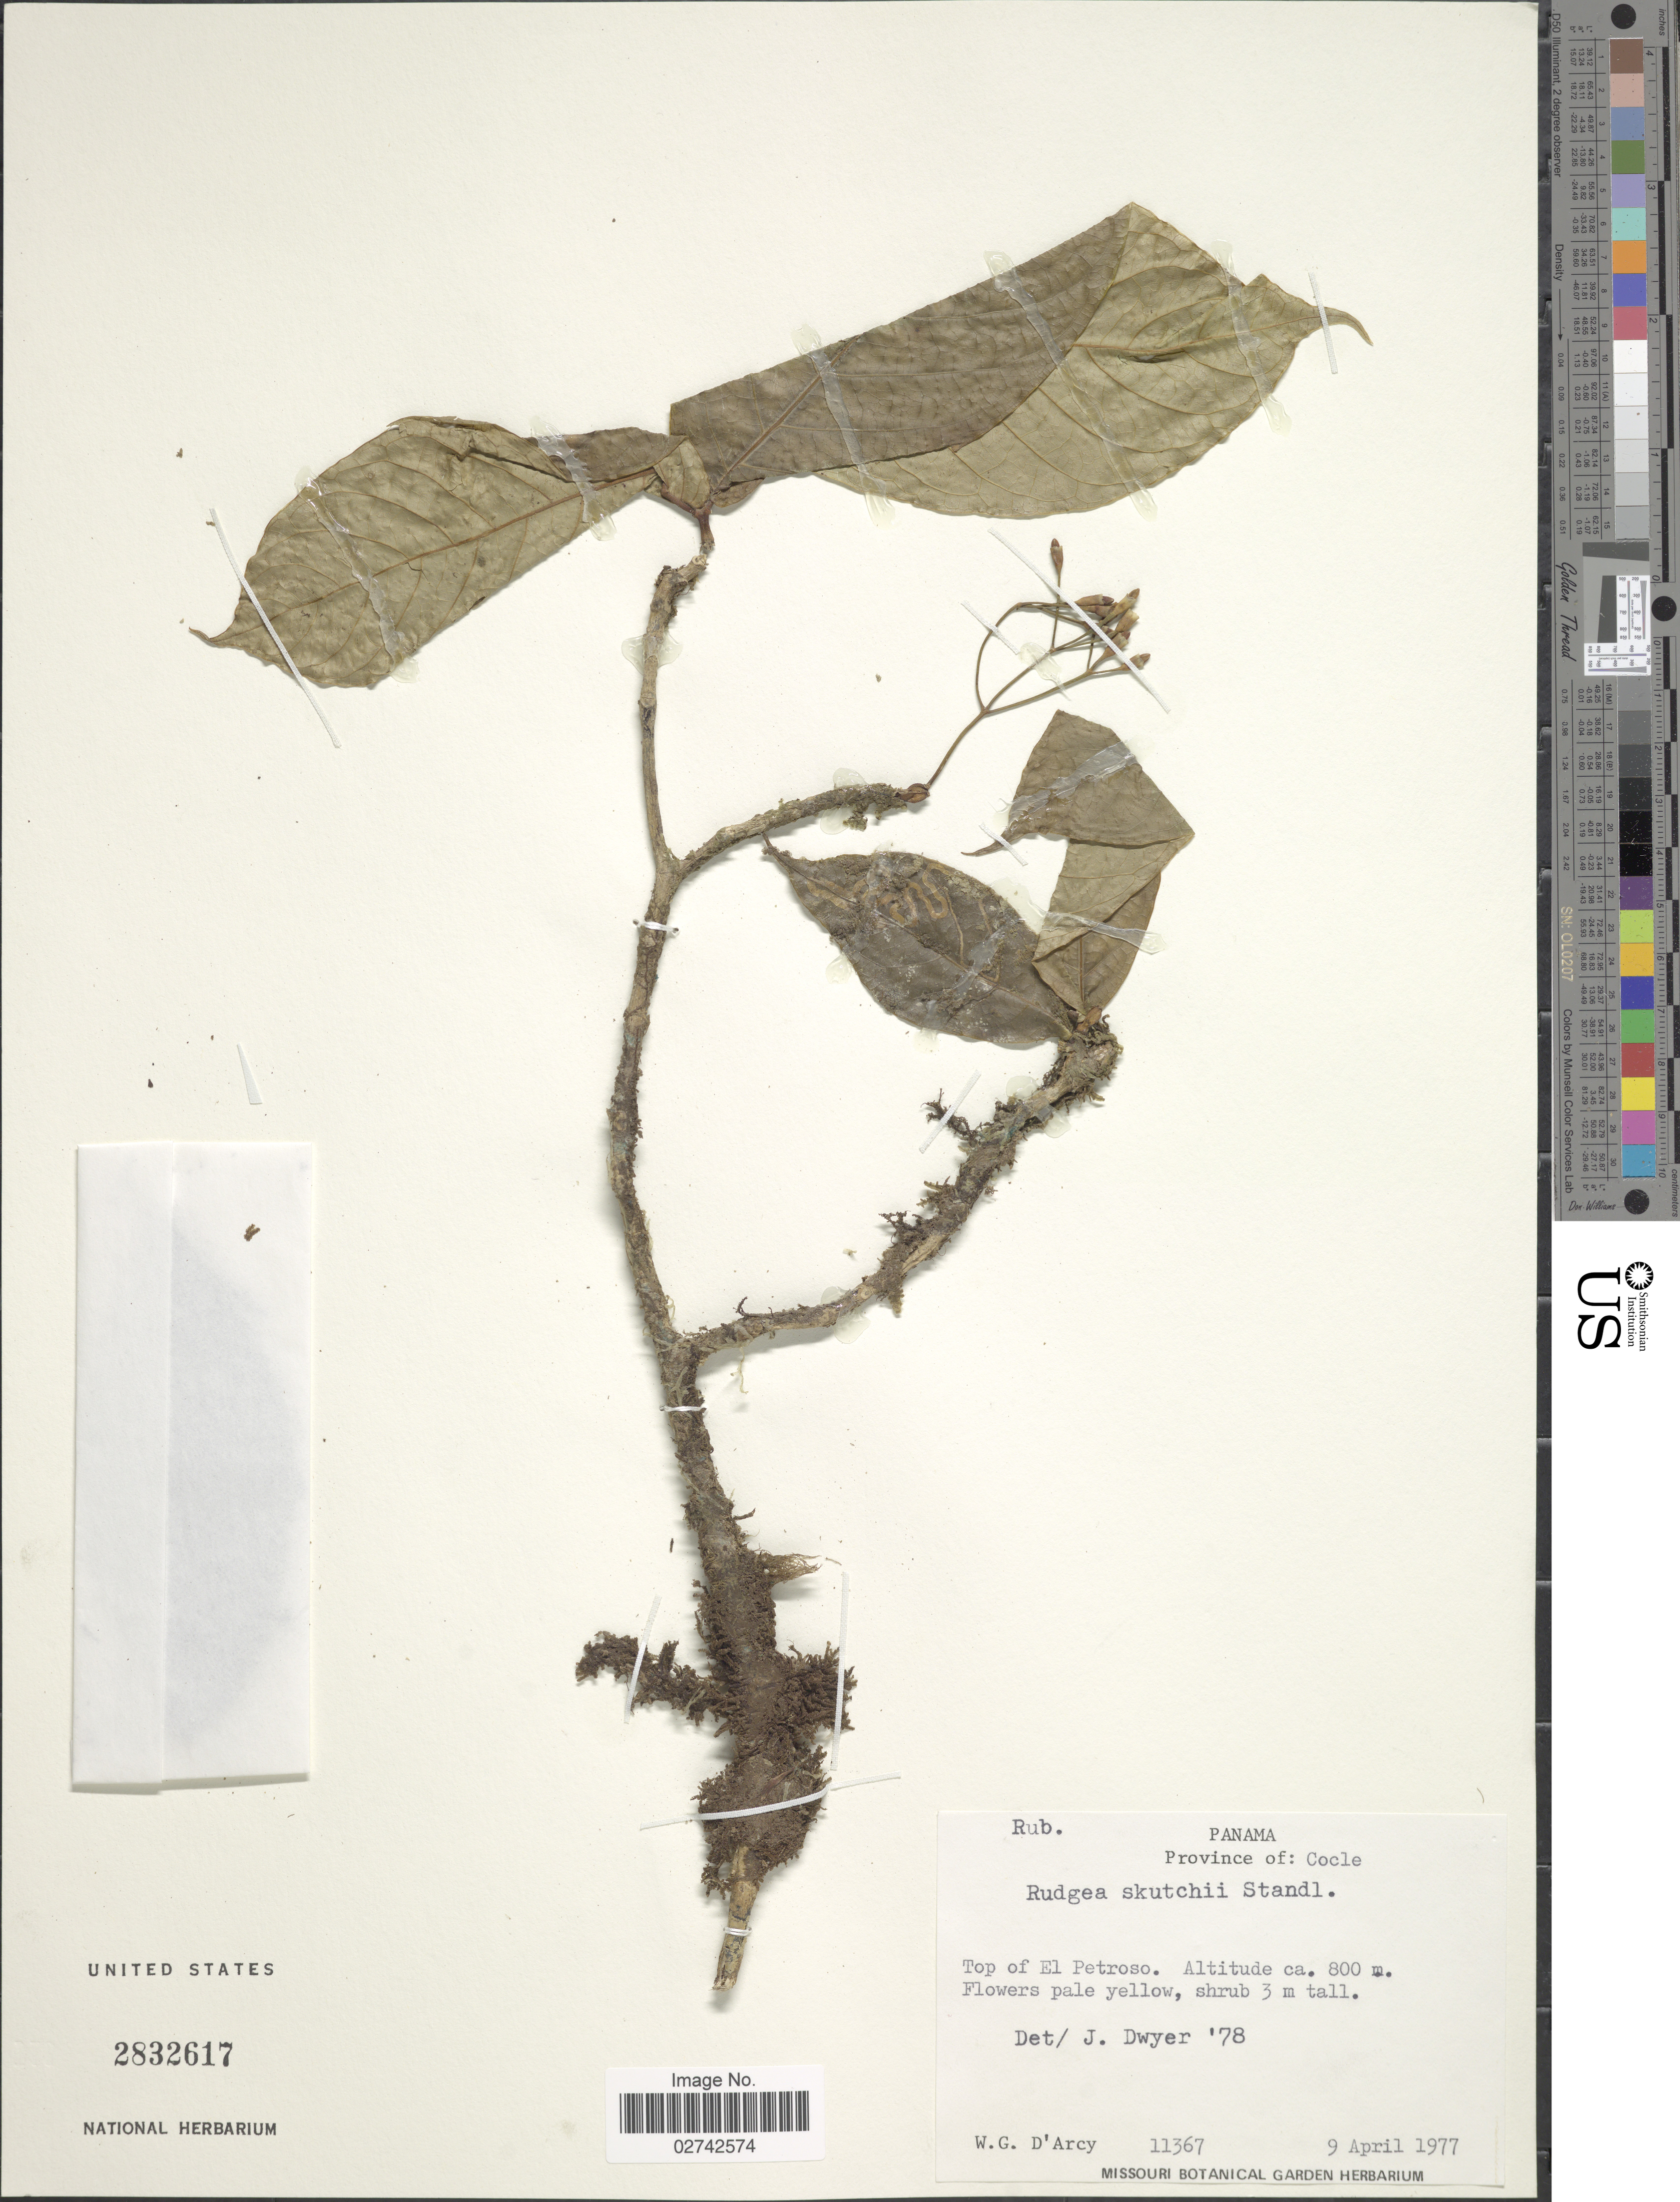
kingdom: Plantae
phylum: Tracheophyta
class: Magnoliopsida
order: Gentianales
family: Rubiaceae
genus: Rudgea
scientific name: Rudgea skutchii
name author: Standl.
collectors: W. G. D'Arcy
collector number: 11367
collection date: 1977-04-09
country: Panama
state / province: Coclé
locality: Province of: Cocle, Top of El Petroso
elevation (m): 800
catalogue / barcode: US 2832617